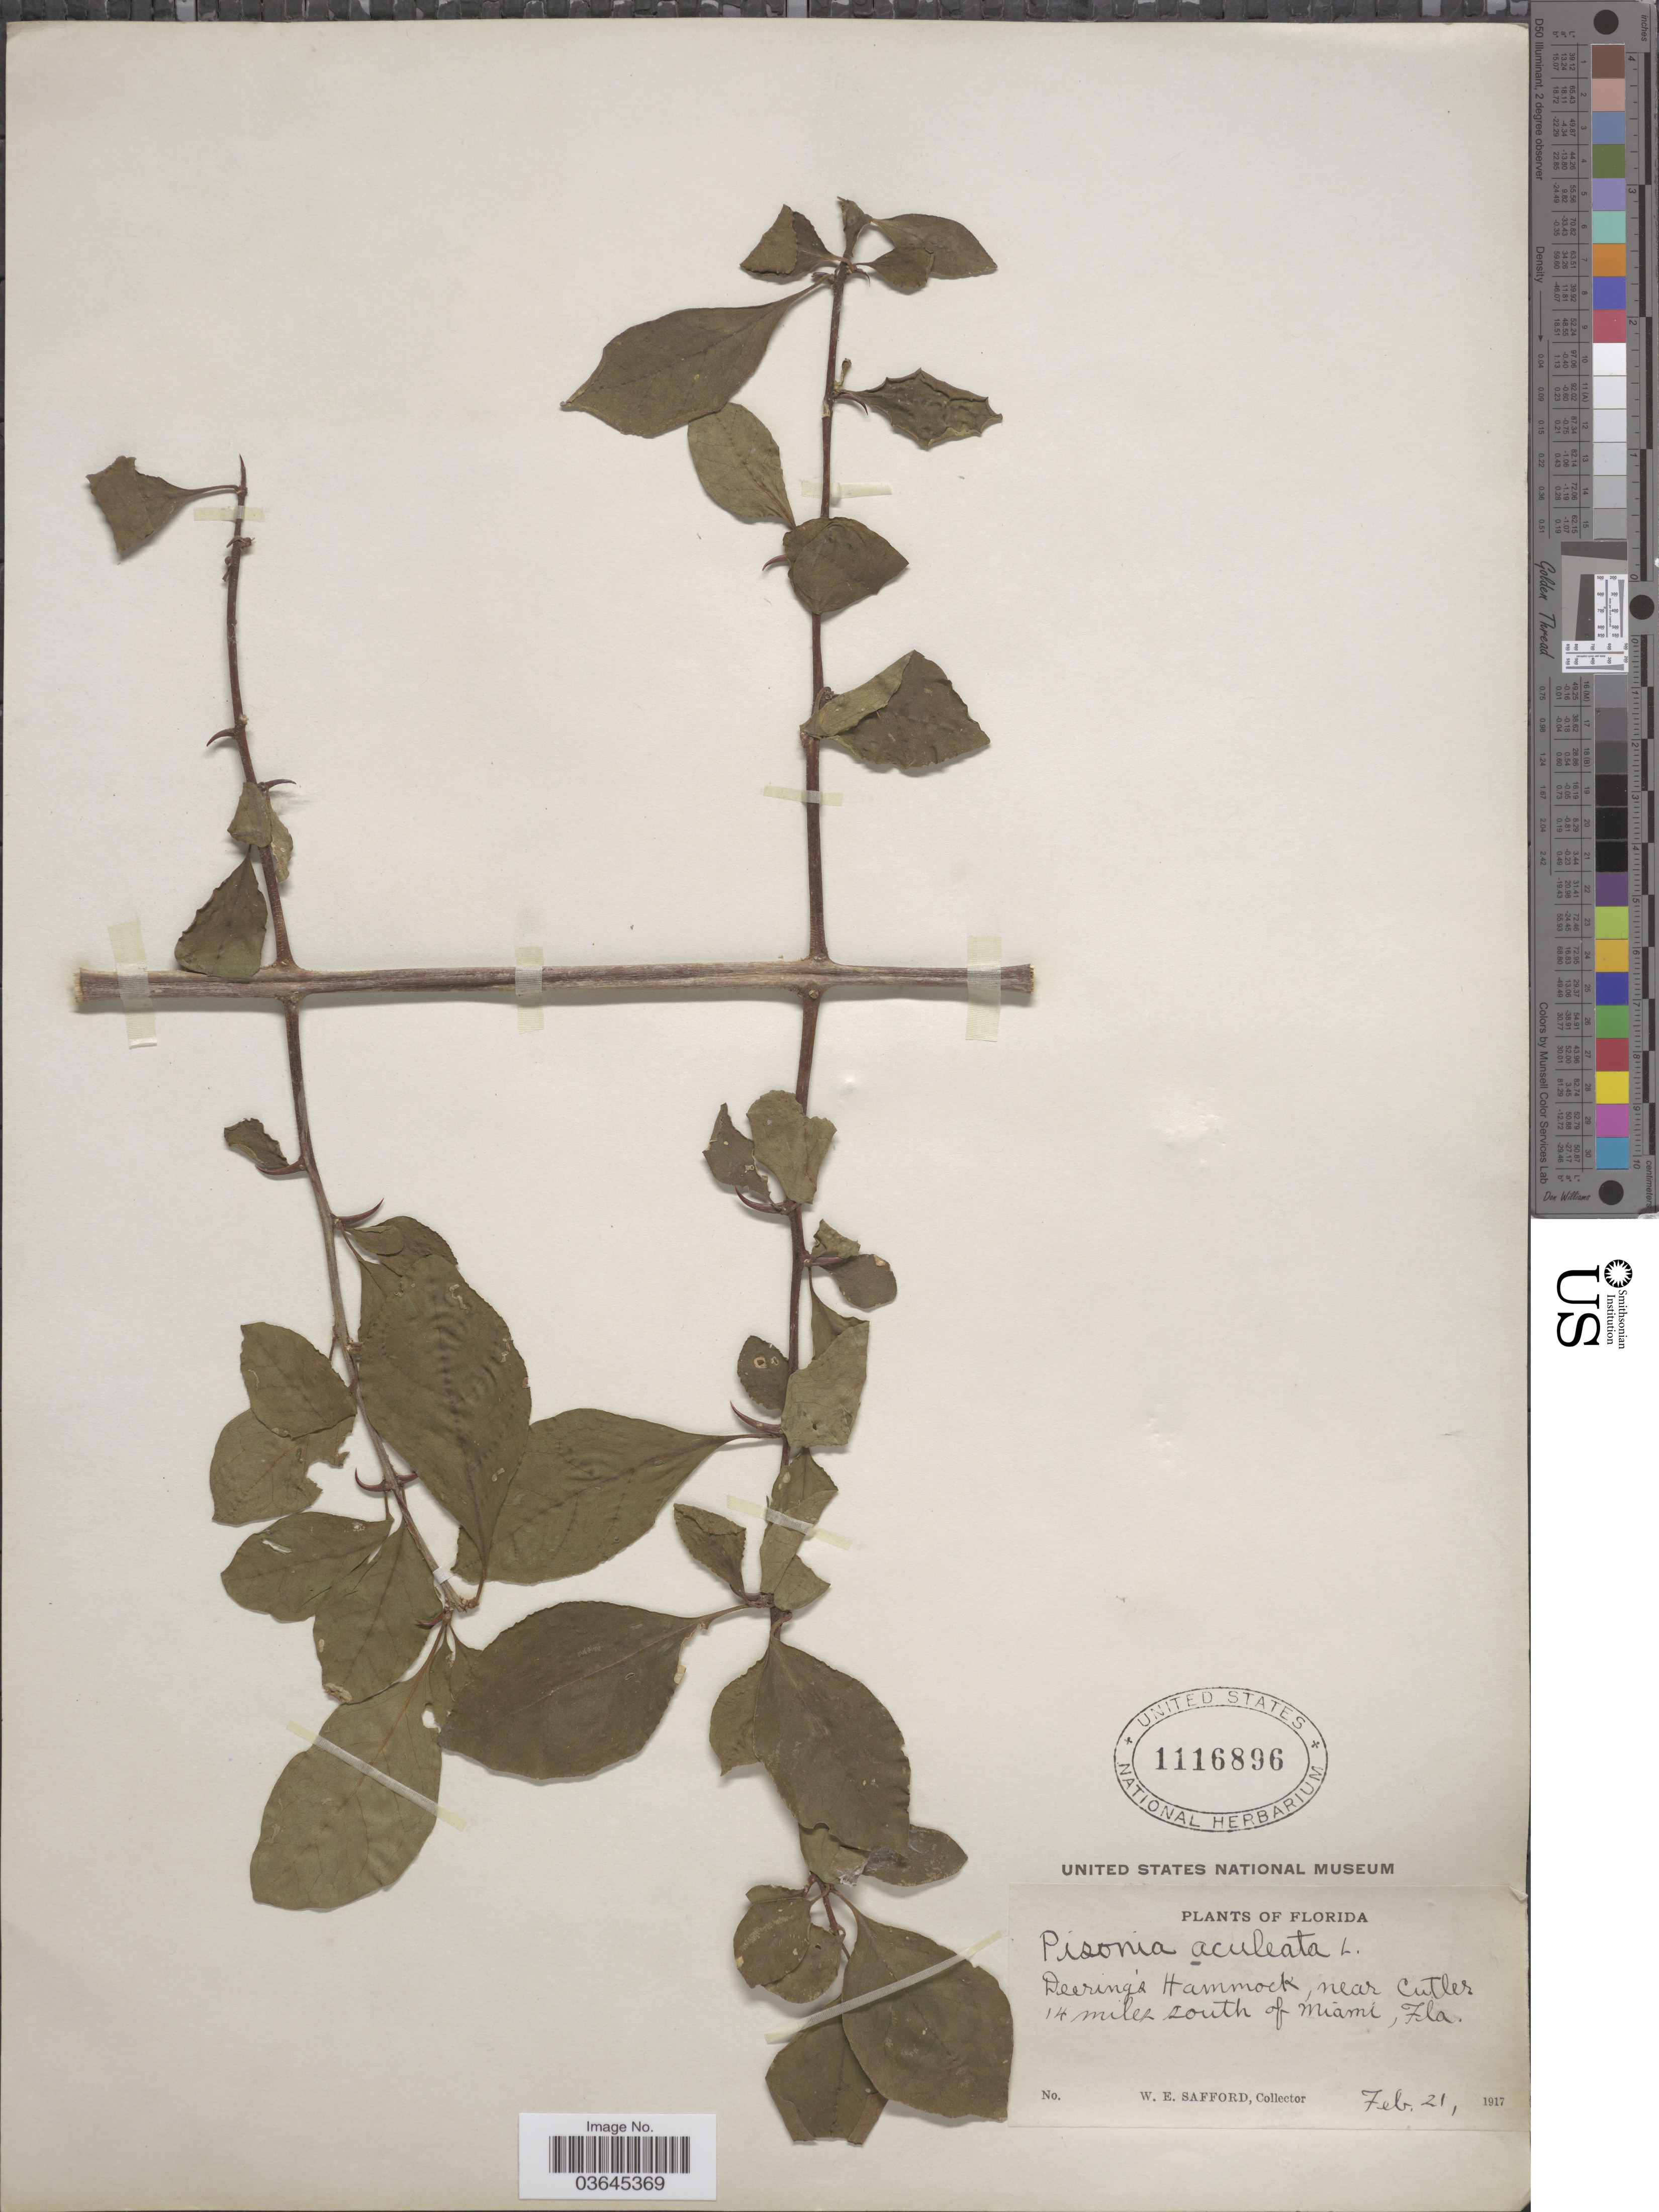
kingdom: Plantae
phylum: Tracheophyta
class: Magnoliopsida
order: Caryophyllales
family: Nyctaginaceae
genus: Pisonia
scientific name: Pisonia aculeata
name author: L.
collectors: W. E. Safford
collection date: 1917-02-21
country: United States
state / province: Florida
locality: Deering's Hammock, near Cutler 14 miles south of Miami.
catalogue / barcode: US 1116896